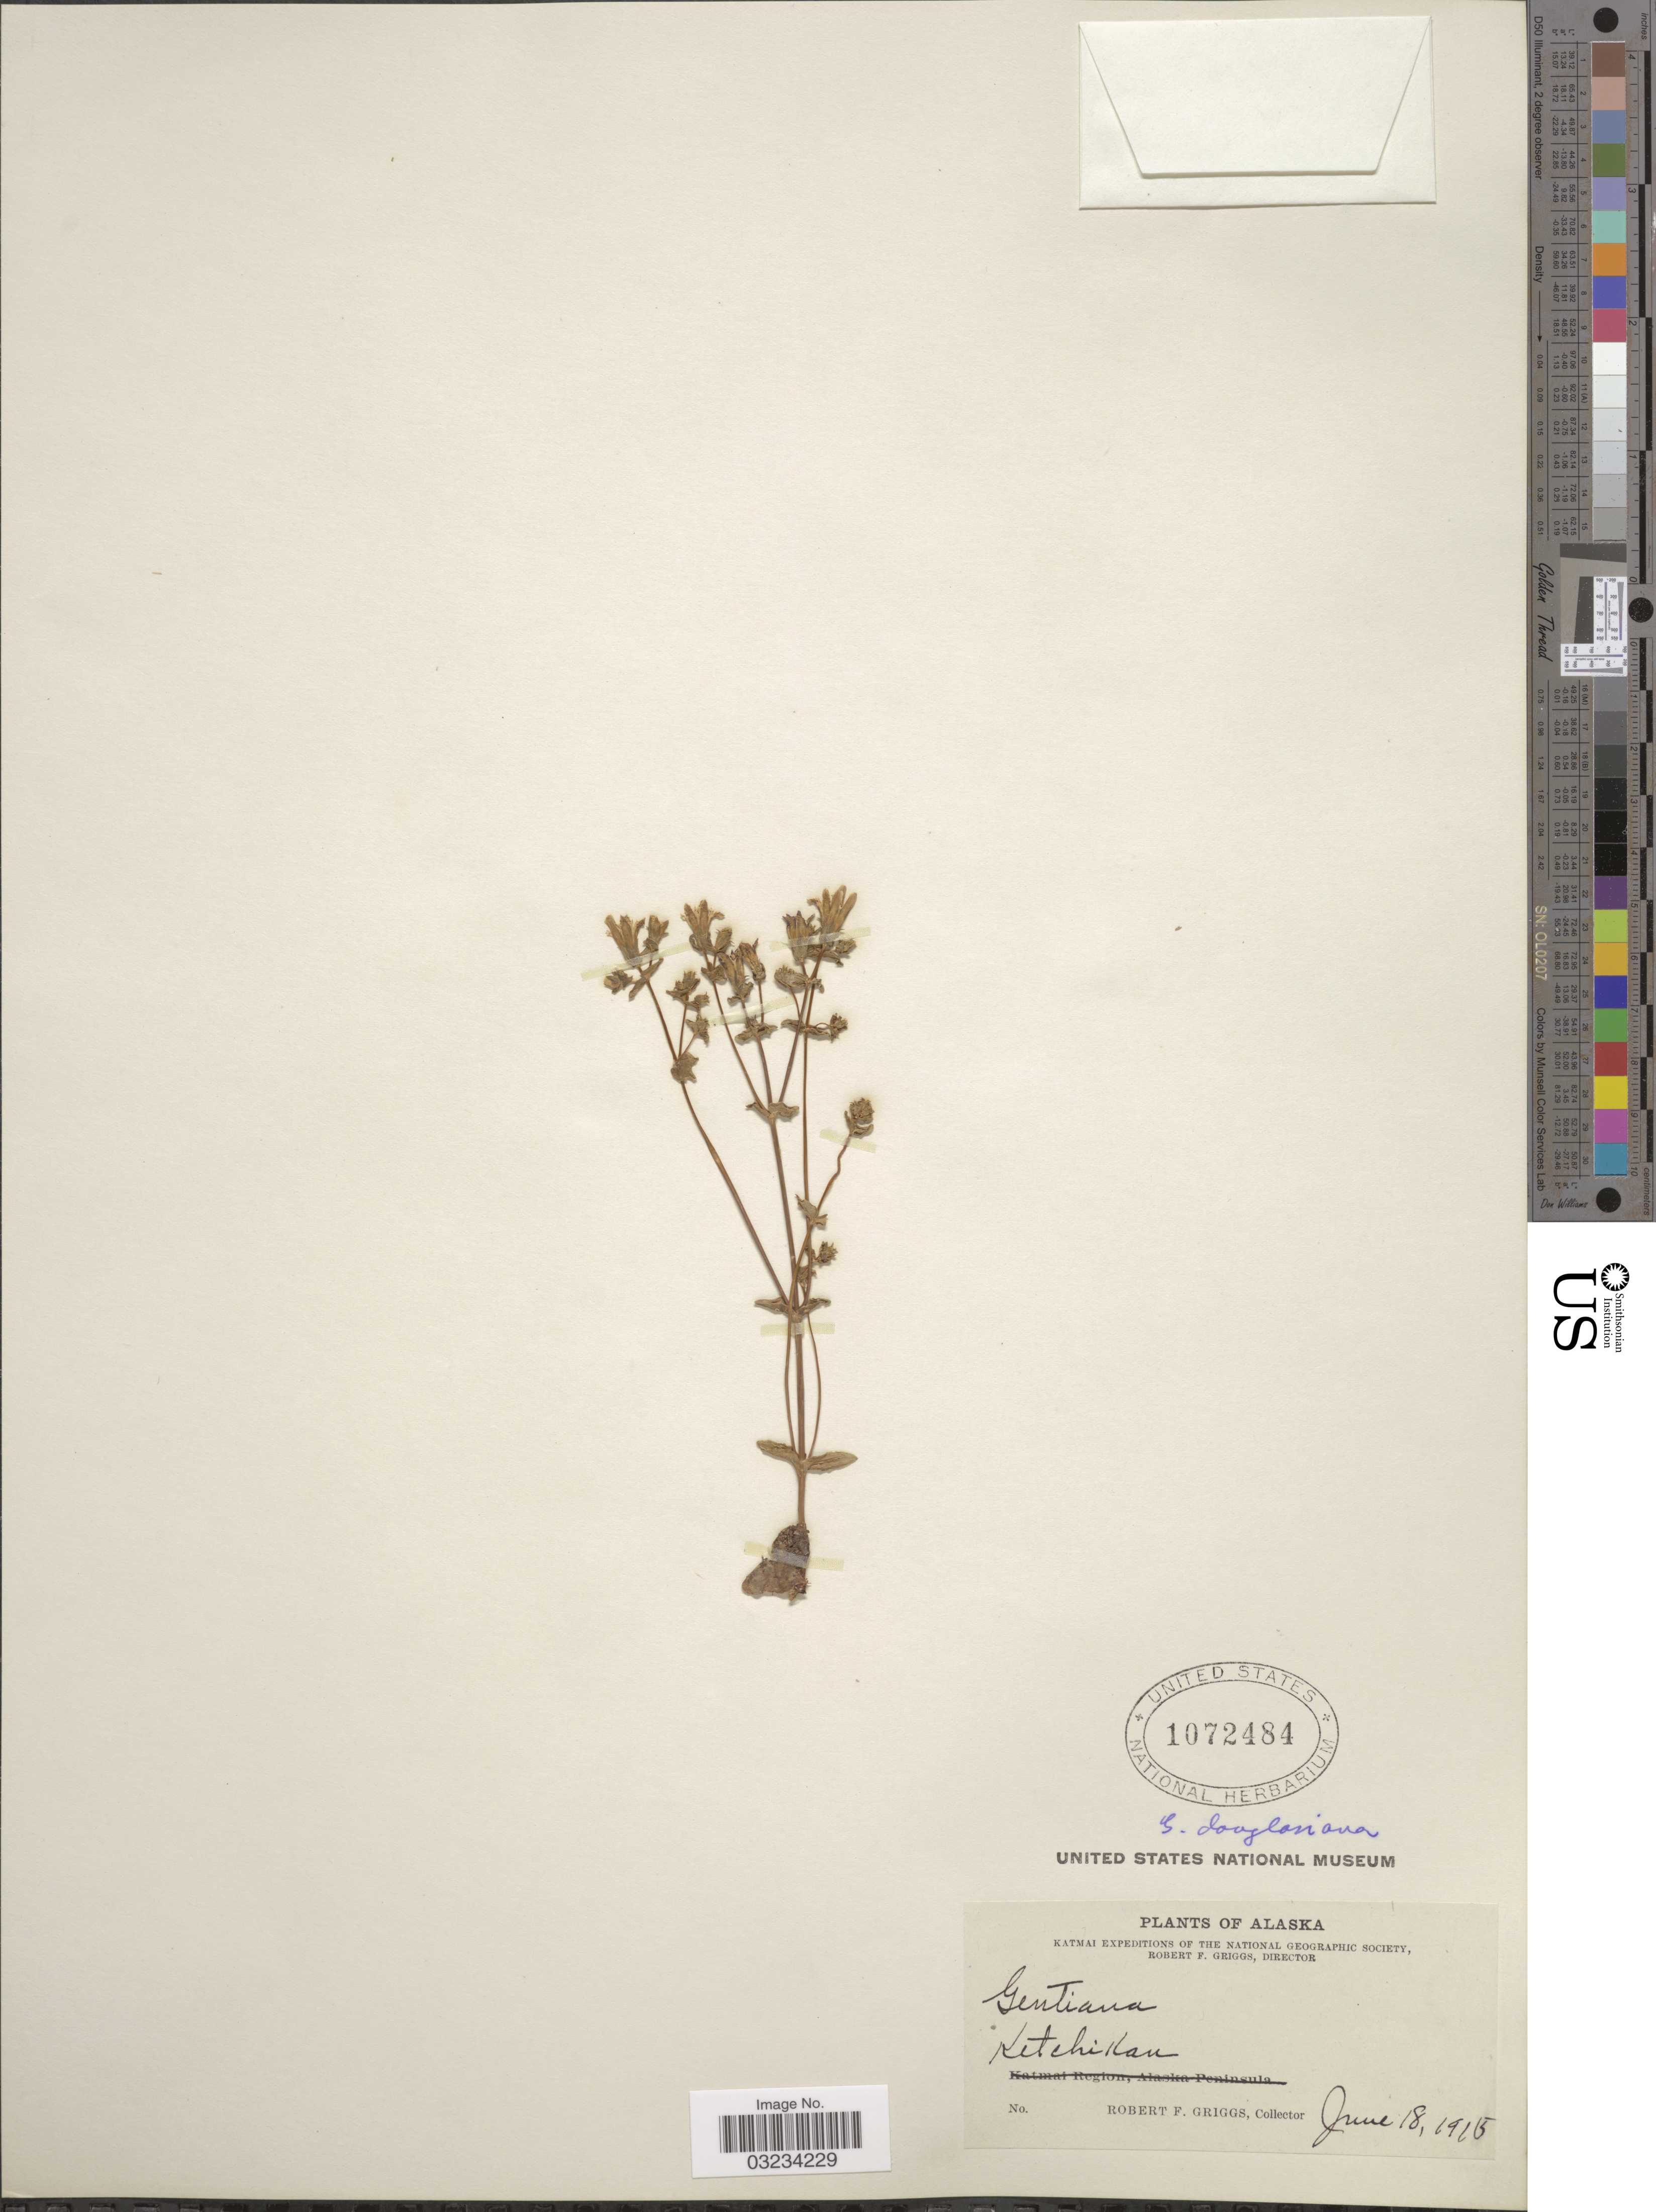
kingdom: Plantae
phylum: Tracheophyta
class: Magnoliopsida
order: Gentianales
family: Gentianaceae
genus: Gentiana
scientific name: Gentiana douglasiana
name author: Bong.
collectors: R. F. Griggs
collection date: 1915-06-18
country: United States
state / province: Alaska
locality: Katmai, Ketchikan.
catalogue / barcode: US 1072484